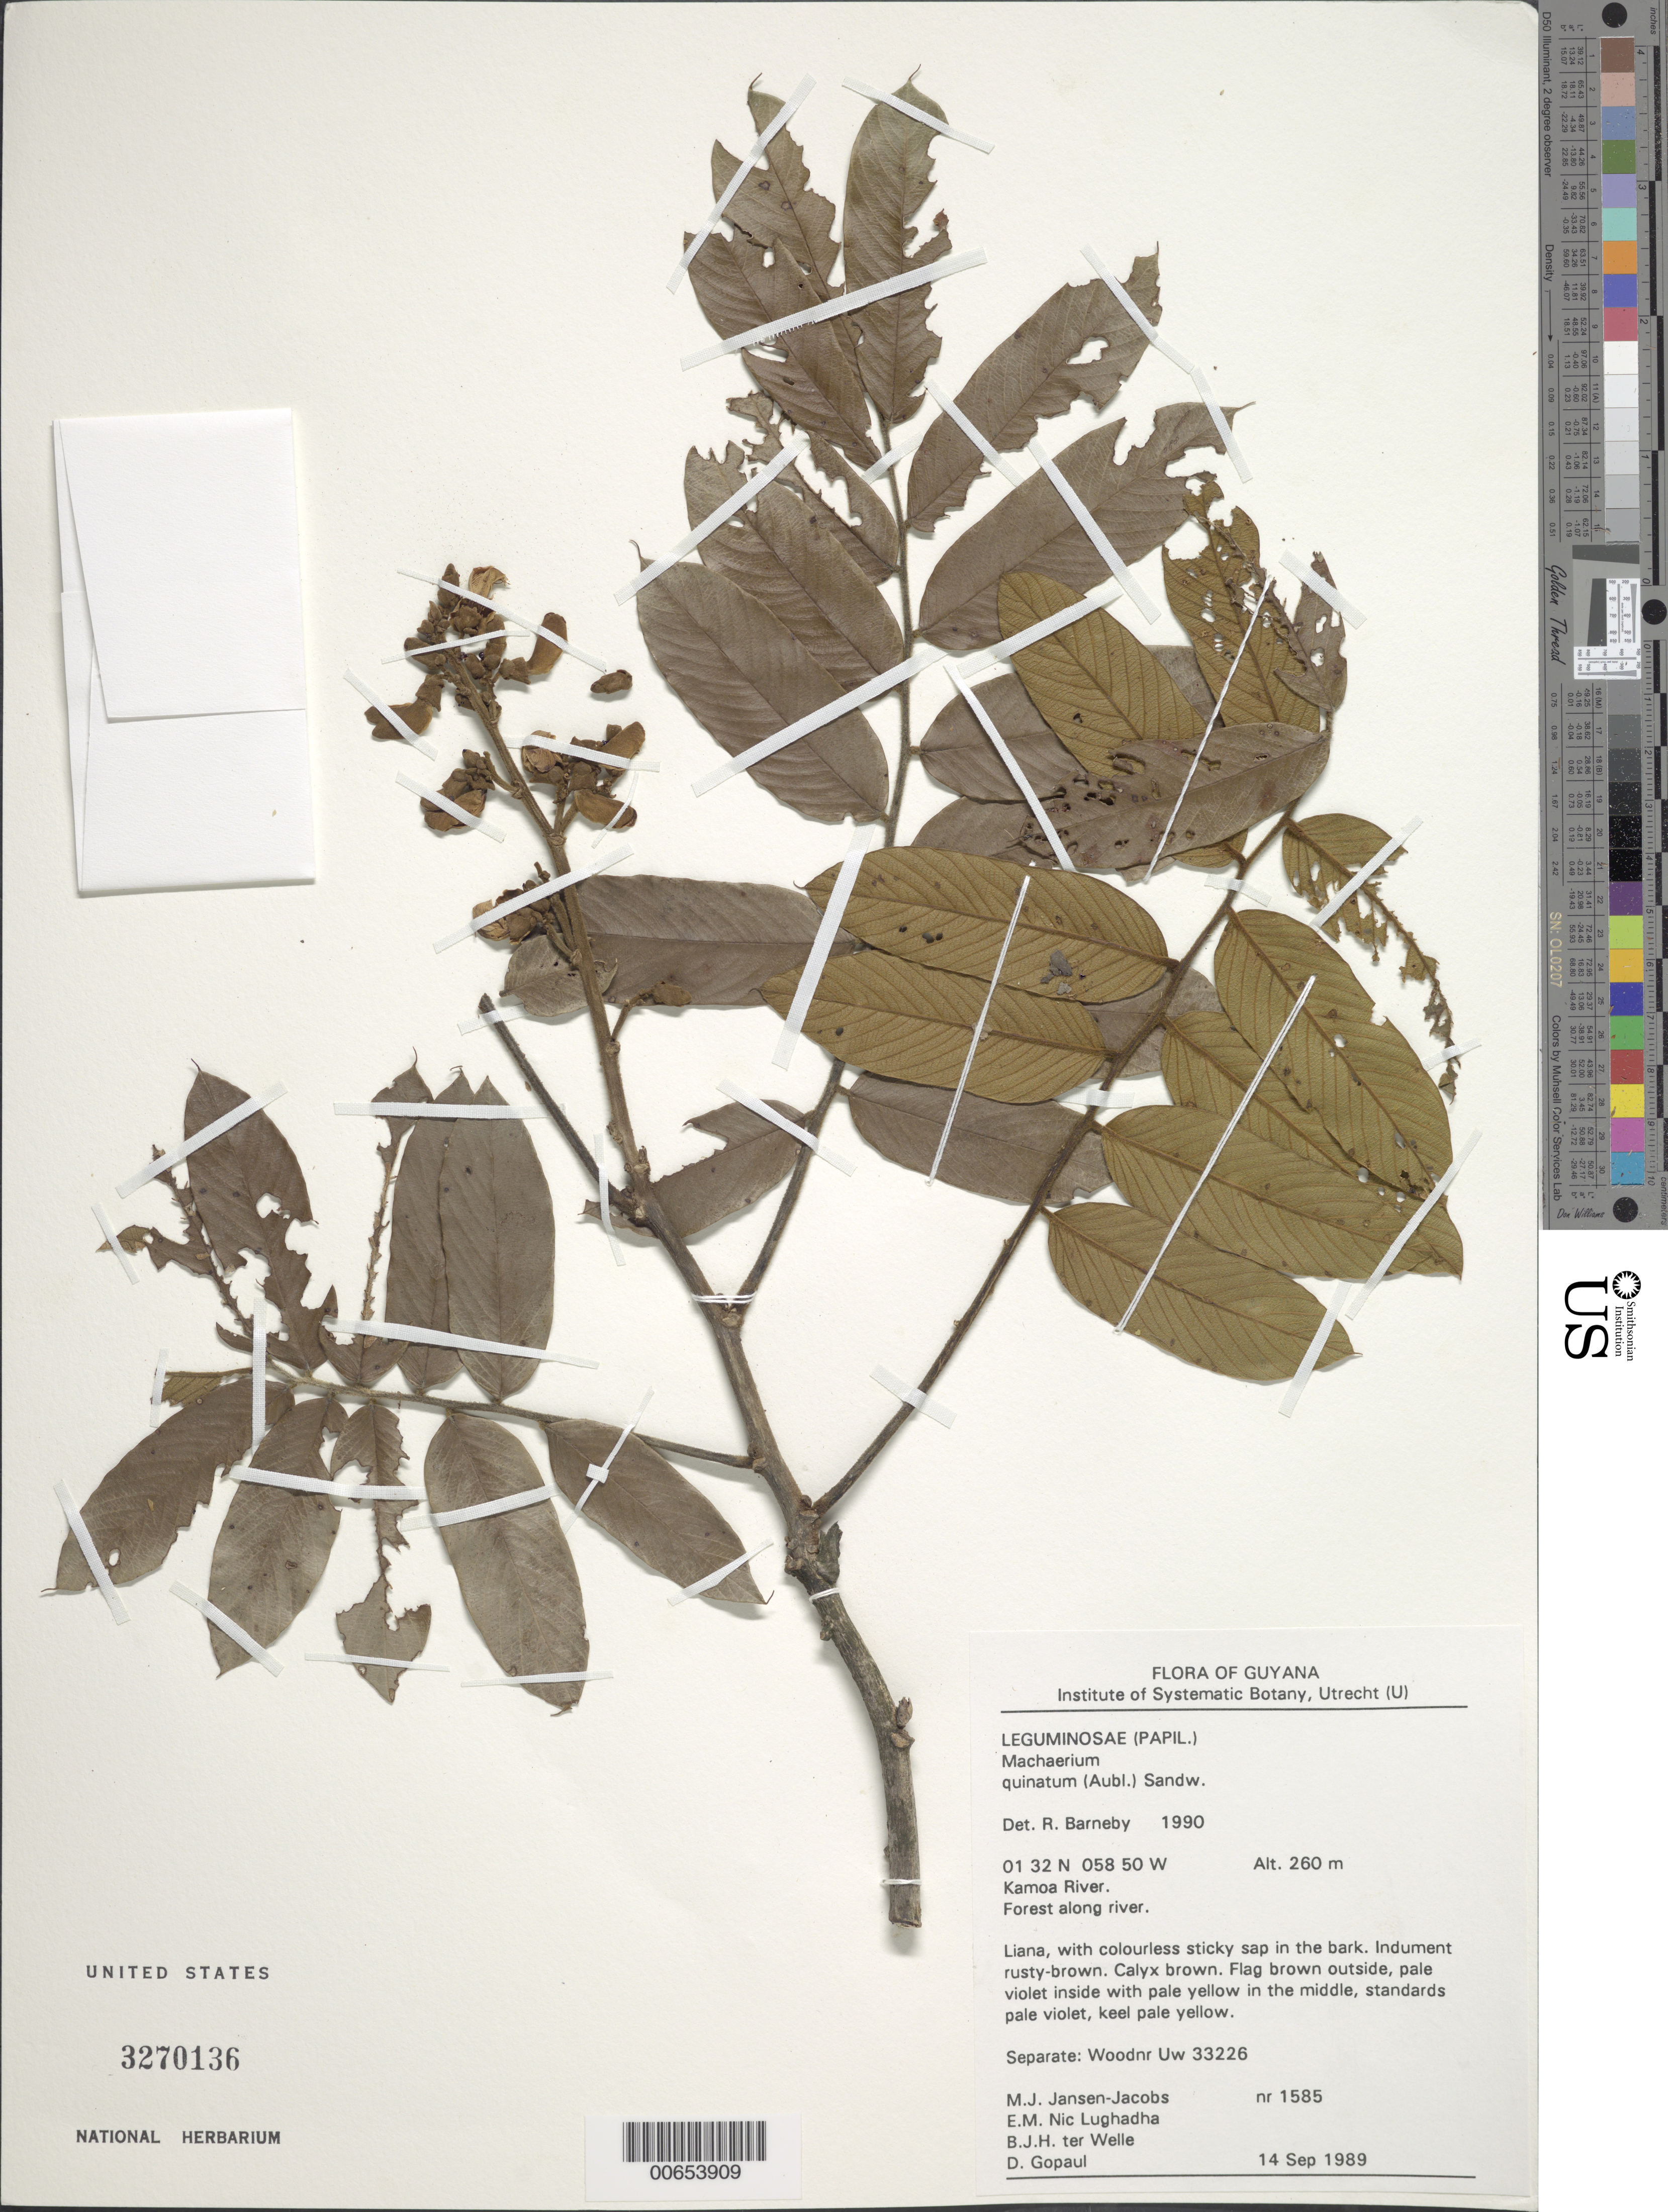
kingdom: Plantae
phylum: Tracheophyta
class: Magnoliopsida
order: Fabales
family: Fabaceae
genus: Machaerium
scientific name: Machaerium quinatum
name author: (Aubl.) Sandwith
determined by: Barneby, Rupert C., (NY)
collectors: M. J. Jansen-Jacobs, E. Nic Lughadha, B. Welle & D. Gopaul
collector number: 1585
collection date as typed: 14-Sep-89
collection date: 1989-09-14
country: Guyana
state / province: U. Takutu-U. Essequibo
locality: Kamoa River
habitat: Forest along river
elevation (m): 260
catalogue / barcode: US 3270136